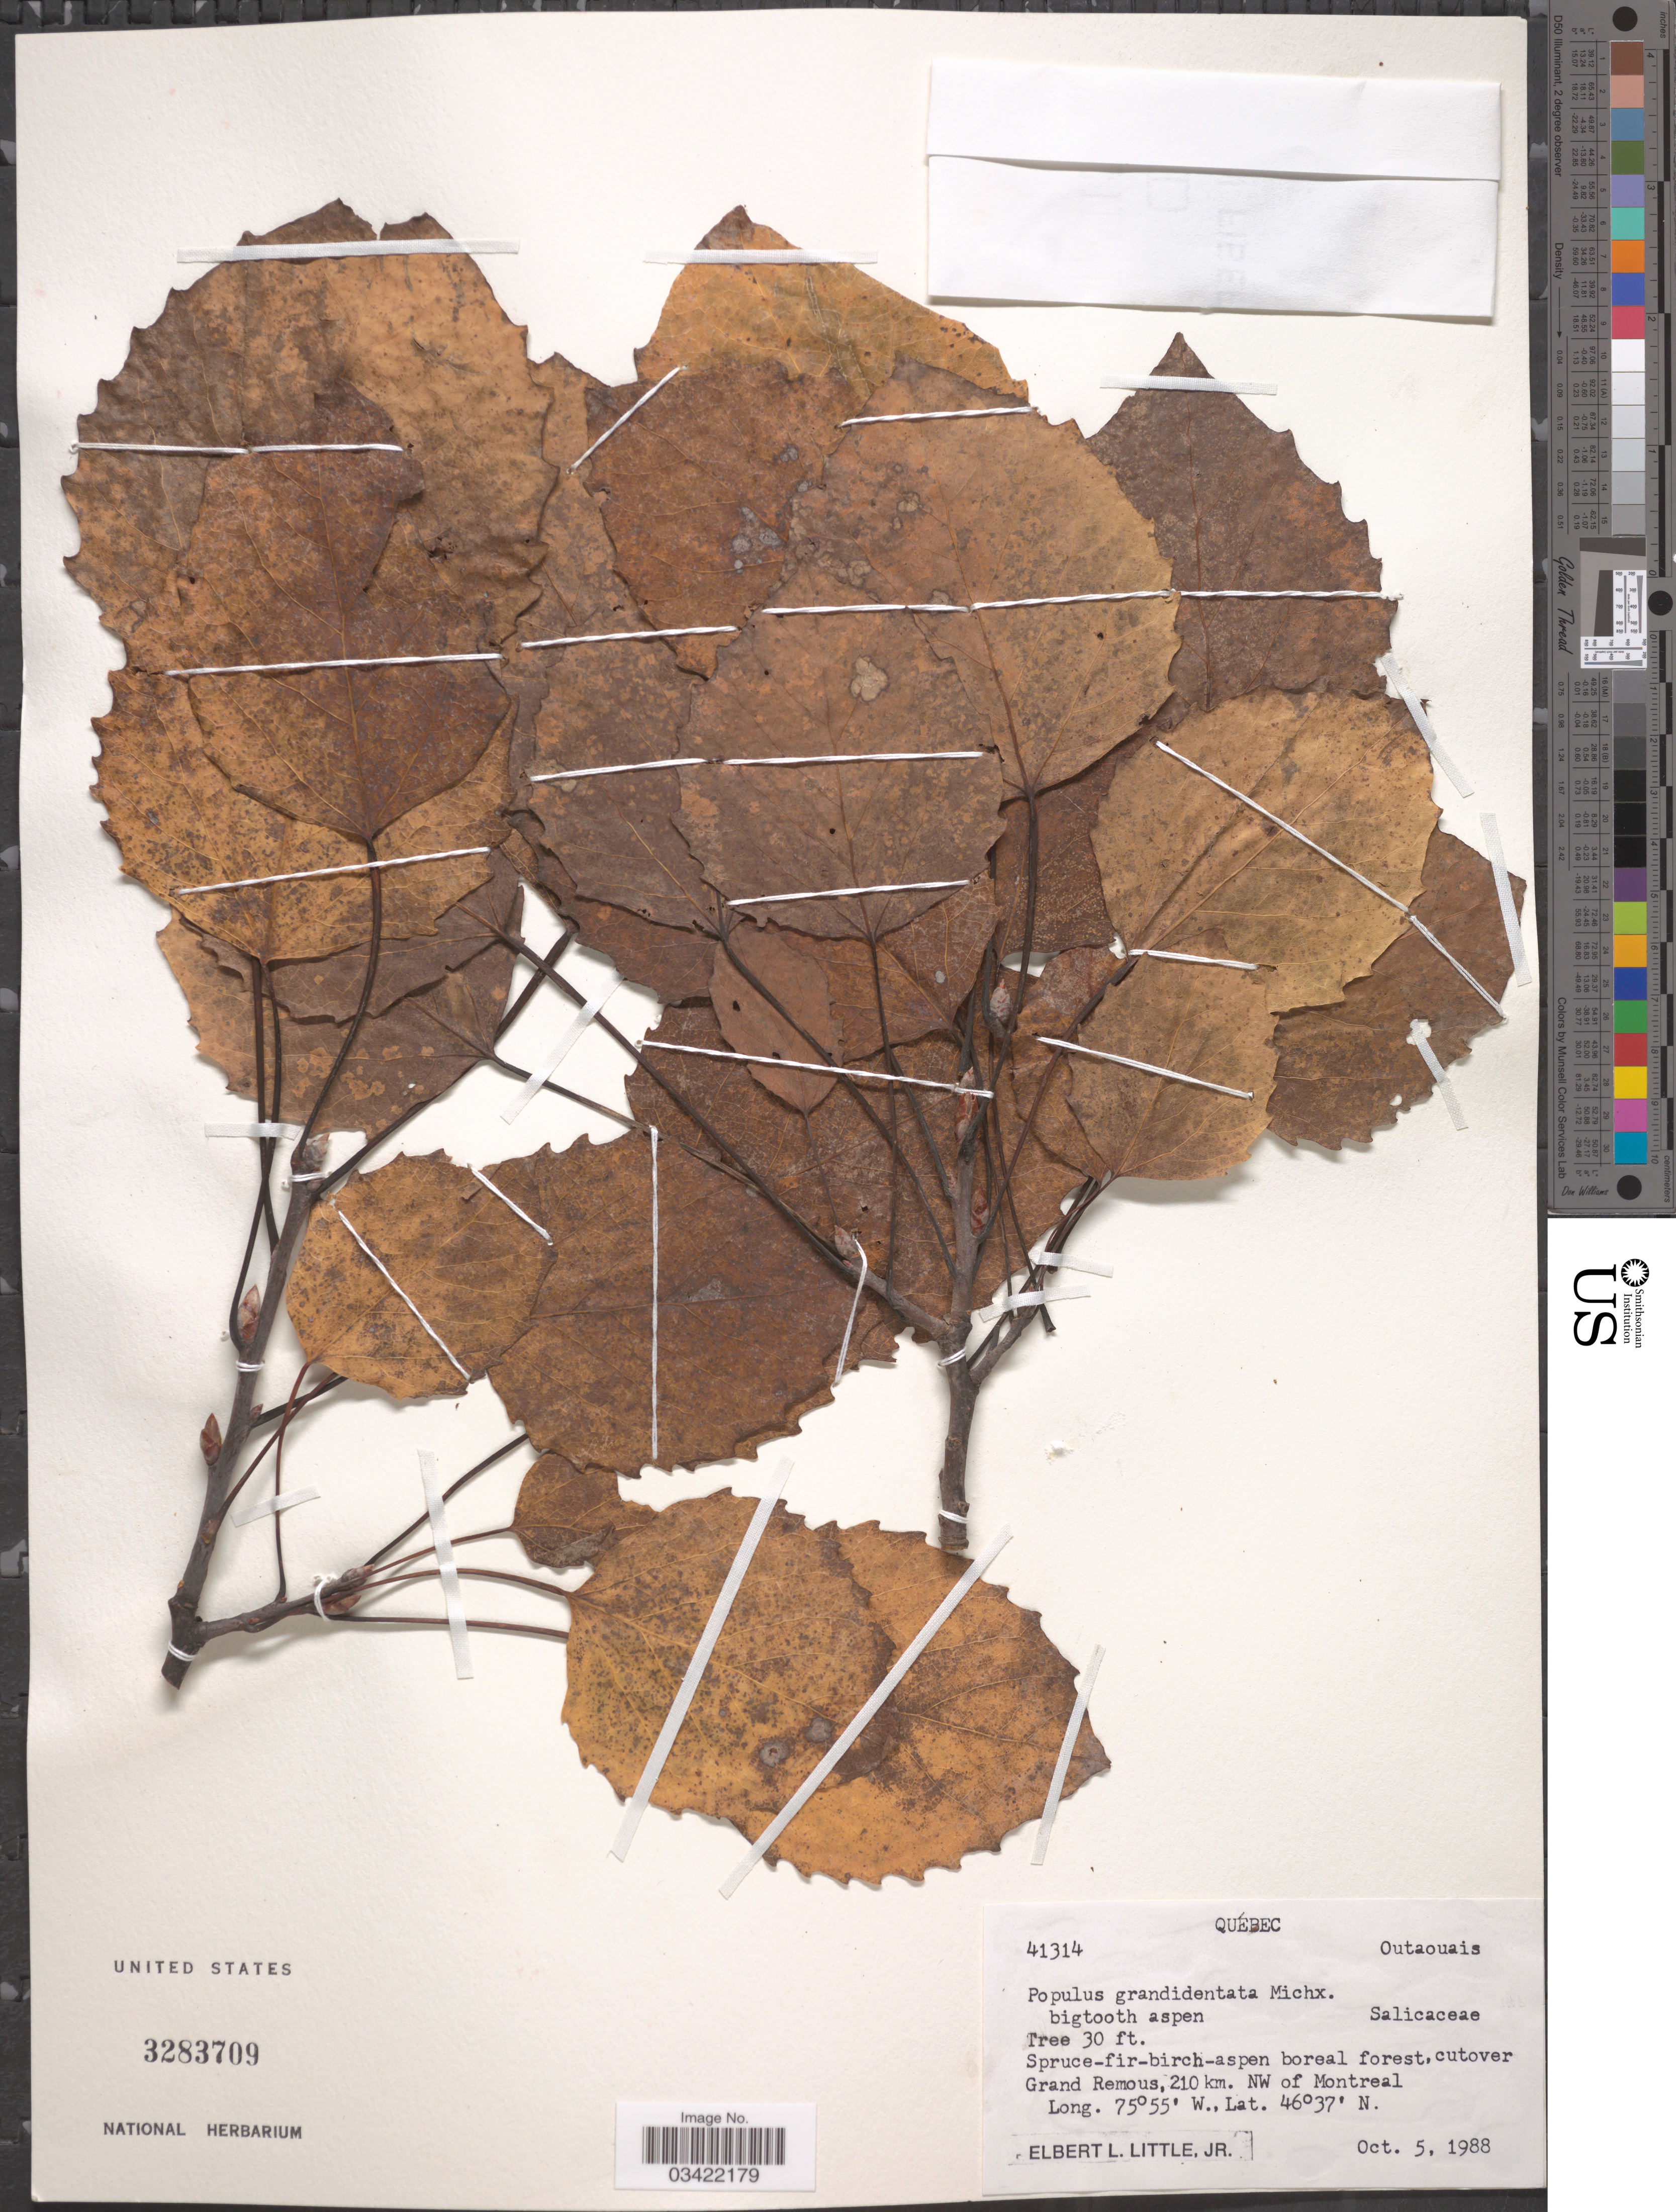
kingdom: Plantae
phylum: Tracheophyta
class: Magnoliopsida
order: Malpighiales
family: Salicaceae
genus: Populus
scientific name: Populus grandidentata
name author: Michx.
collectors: E. L. Little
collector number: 41314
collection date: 1988-10-05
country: Canada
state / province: Quebec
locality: Outaouais. Cutover Grand Remous, 210 km. NW of Montreal.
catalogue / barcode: US 3283709